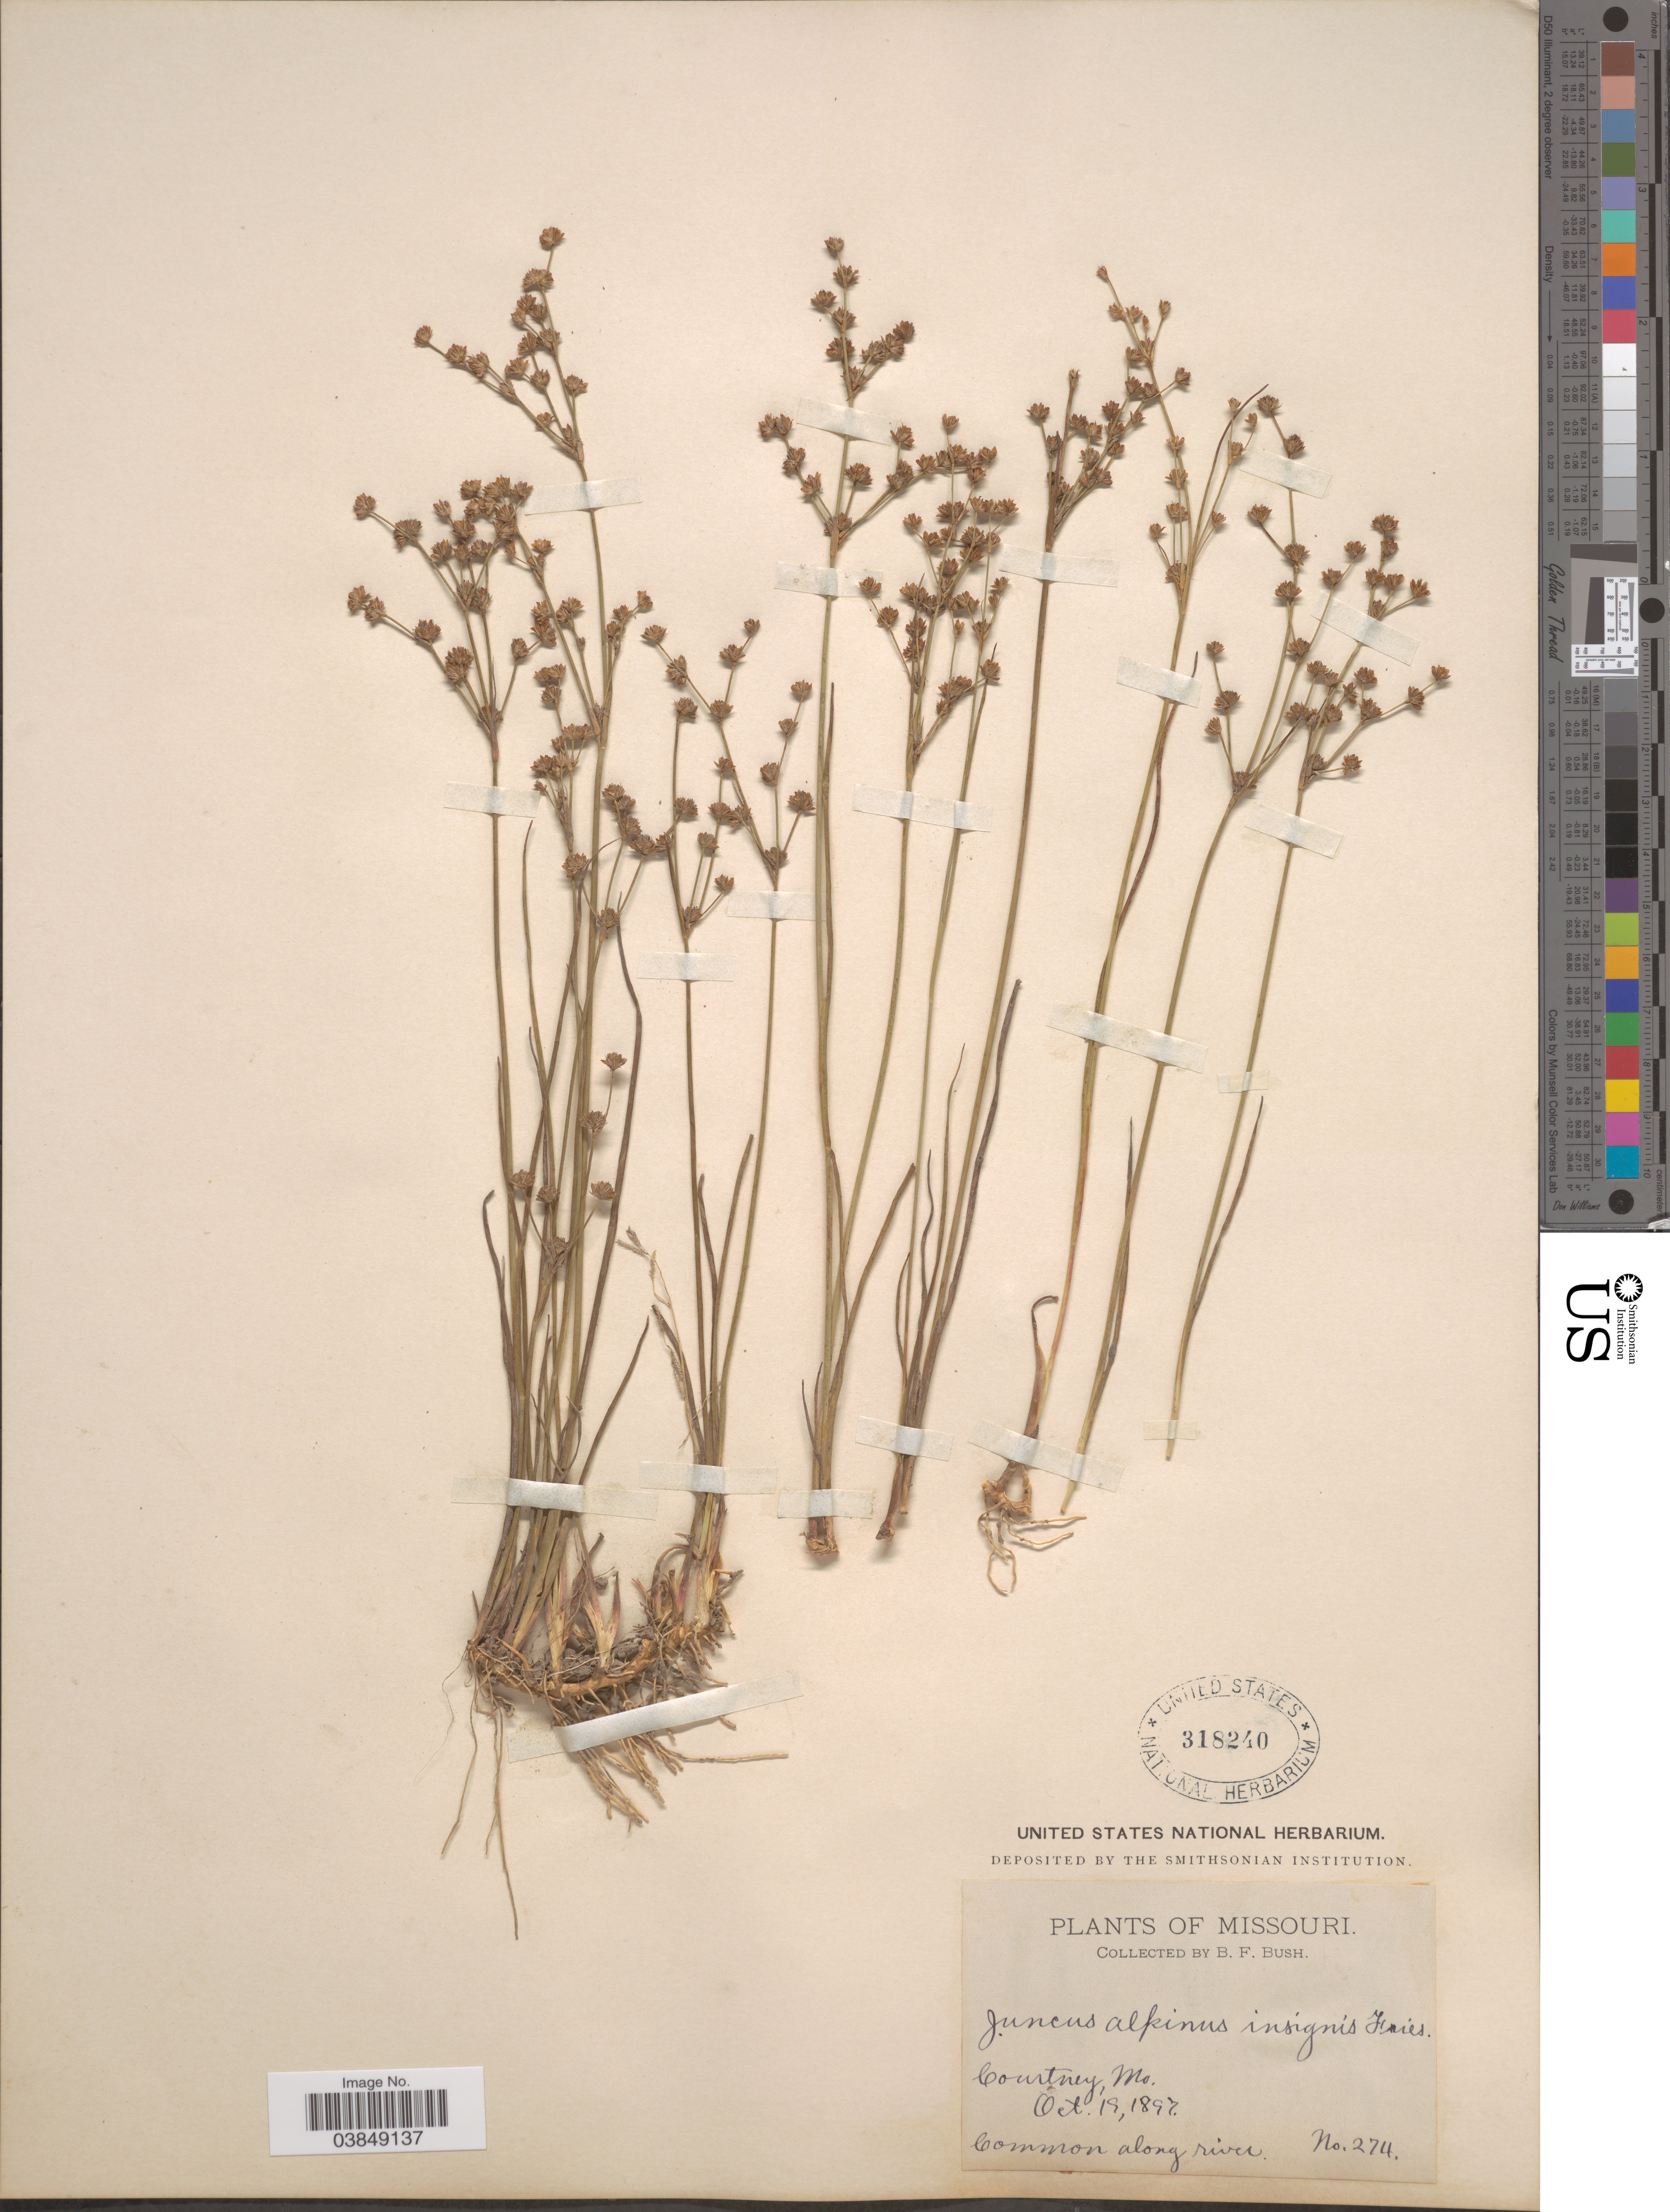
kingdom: Plantae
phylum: Tracheophyta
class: Liliopsida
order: Poales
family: Juncaceae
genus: Juncus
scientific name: Juncus alpinus var. rariflorus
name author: (Hartm.) Hartm.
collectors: B. F. Bush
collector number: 274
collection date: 1897-10-19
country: United States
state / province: Missouri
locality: Courtney. Along river.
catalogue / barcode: US 318240